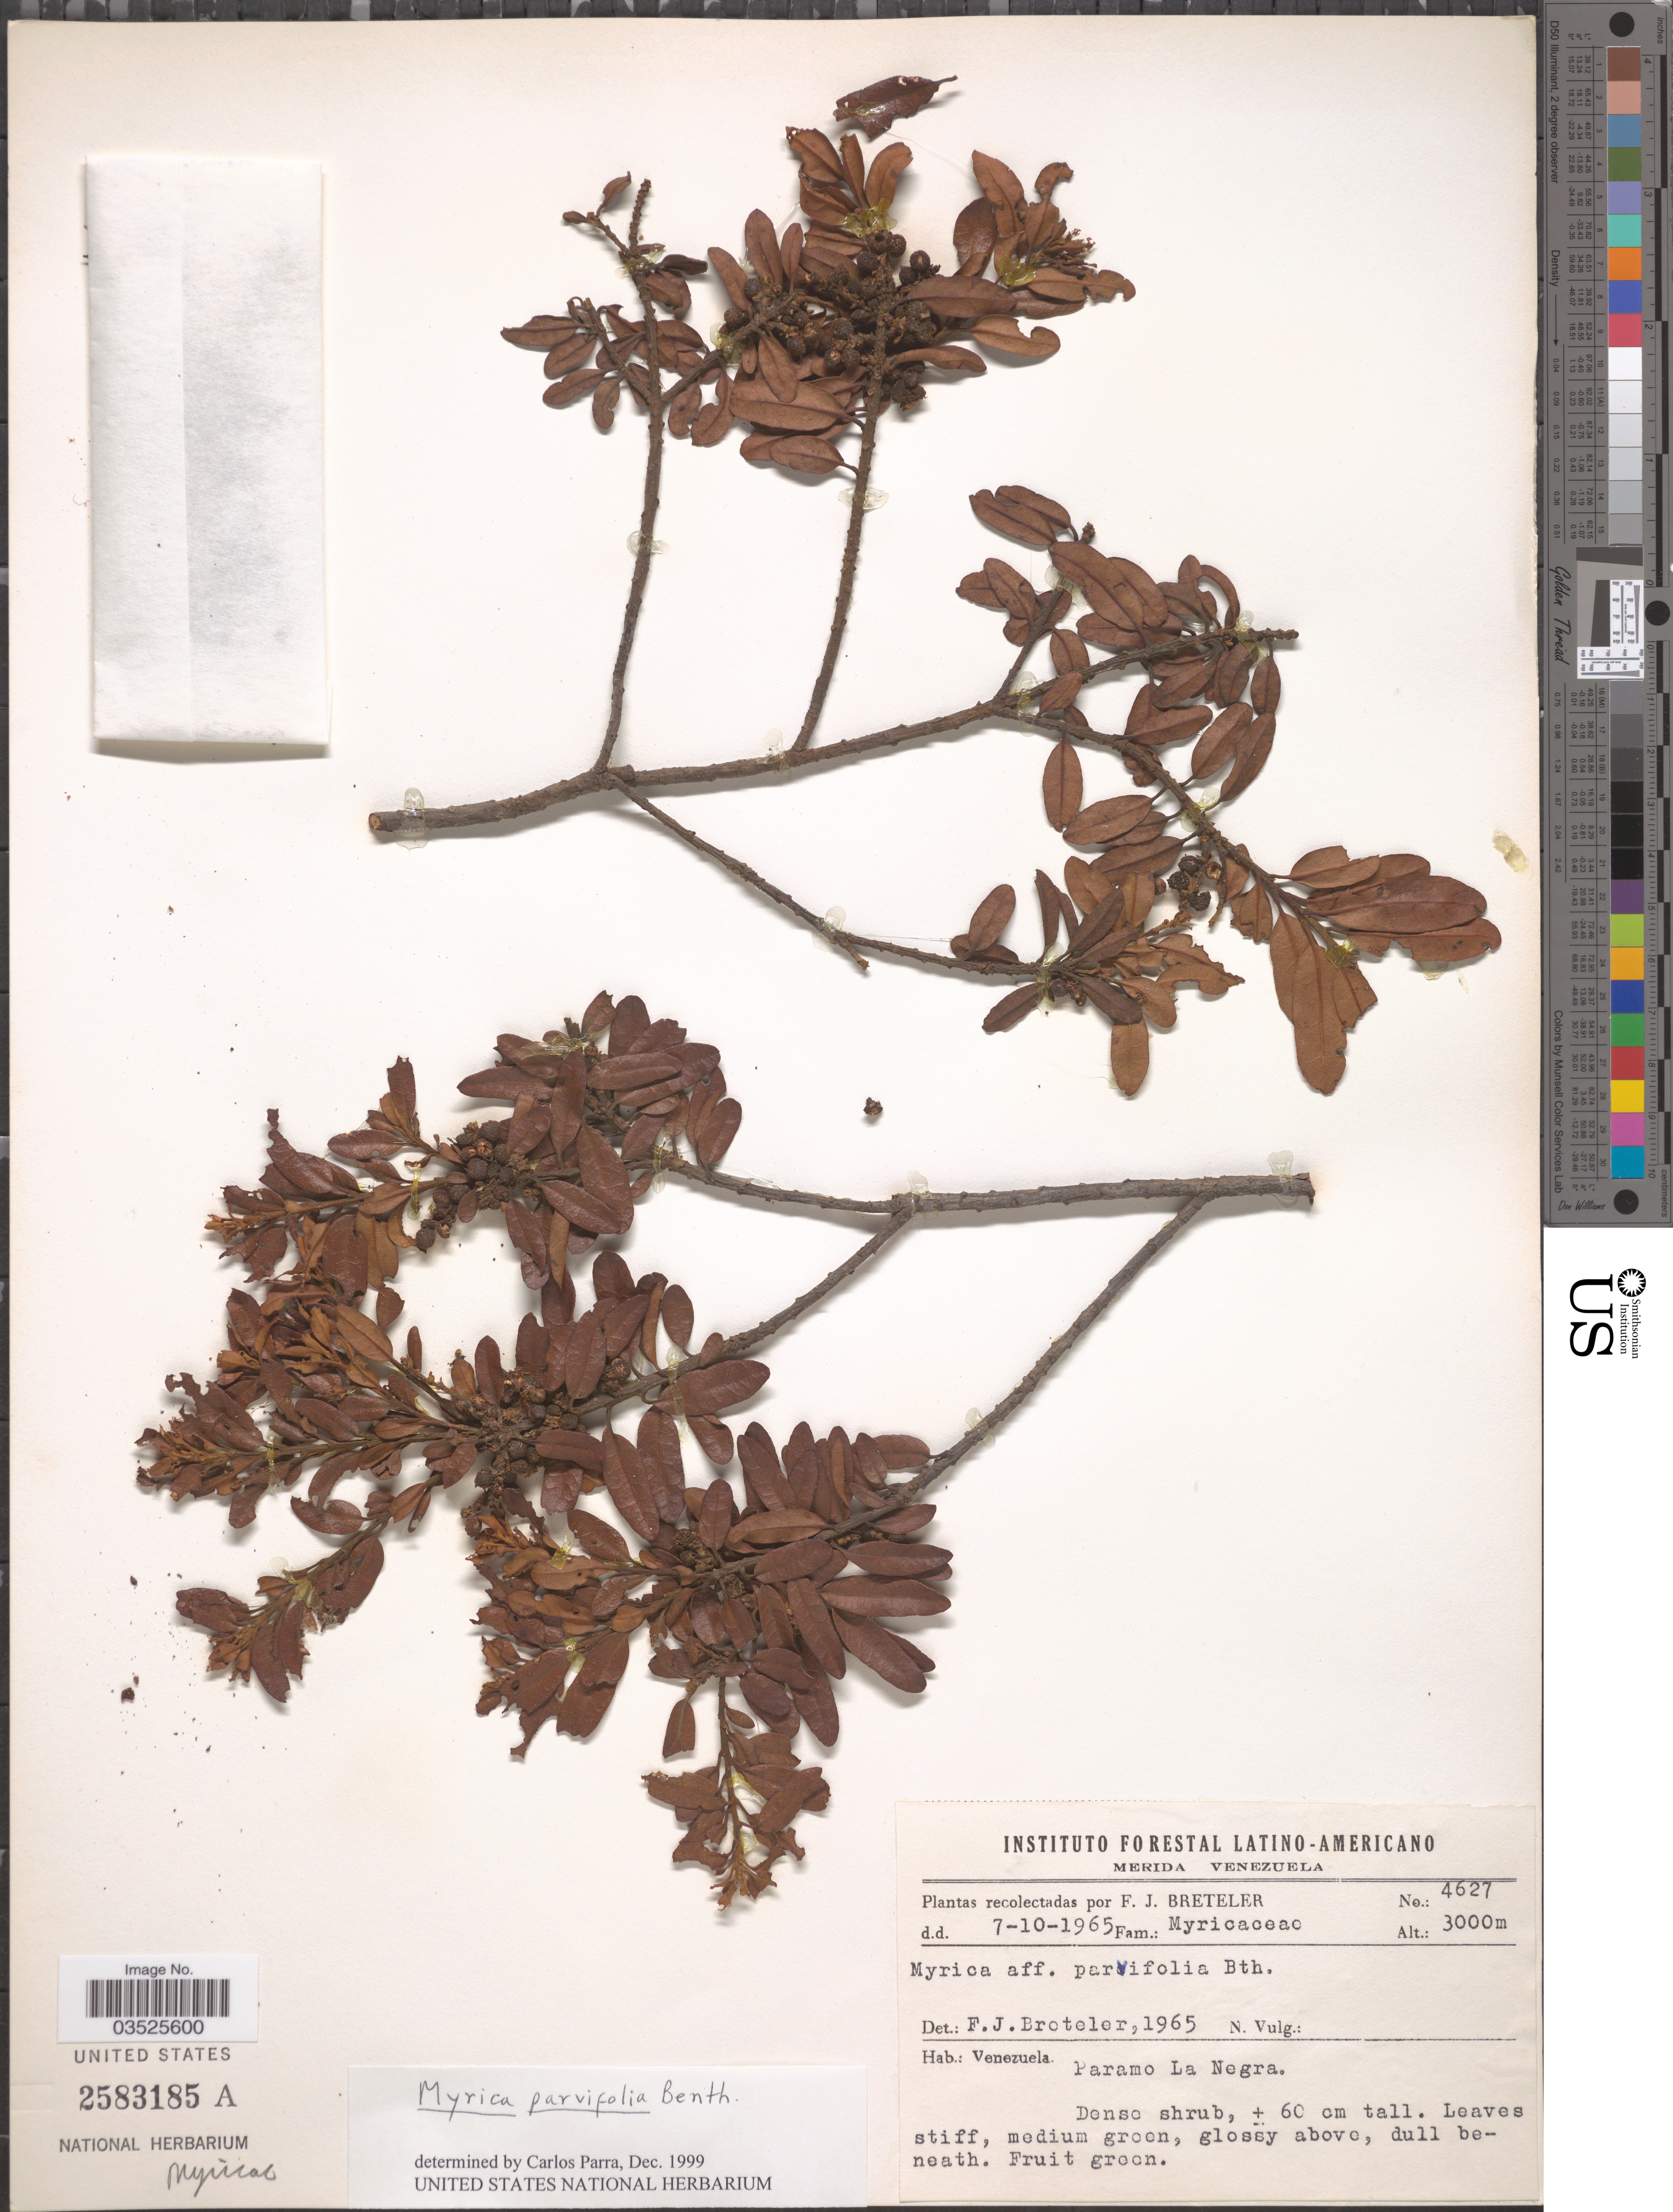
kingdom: Plantae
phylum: Tracheophyta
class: Magnoliopsida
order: Fagales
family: Myricaceae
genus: Morella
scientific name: Morella parvifolia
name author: (Benth.) Parra-Os.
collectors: F. J. Breteler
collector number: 4627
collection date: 1965-10-07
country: Venezuela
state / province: Mérida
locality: Paramo La Negra.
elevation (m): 3000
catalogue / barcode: US 2583185A